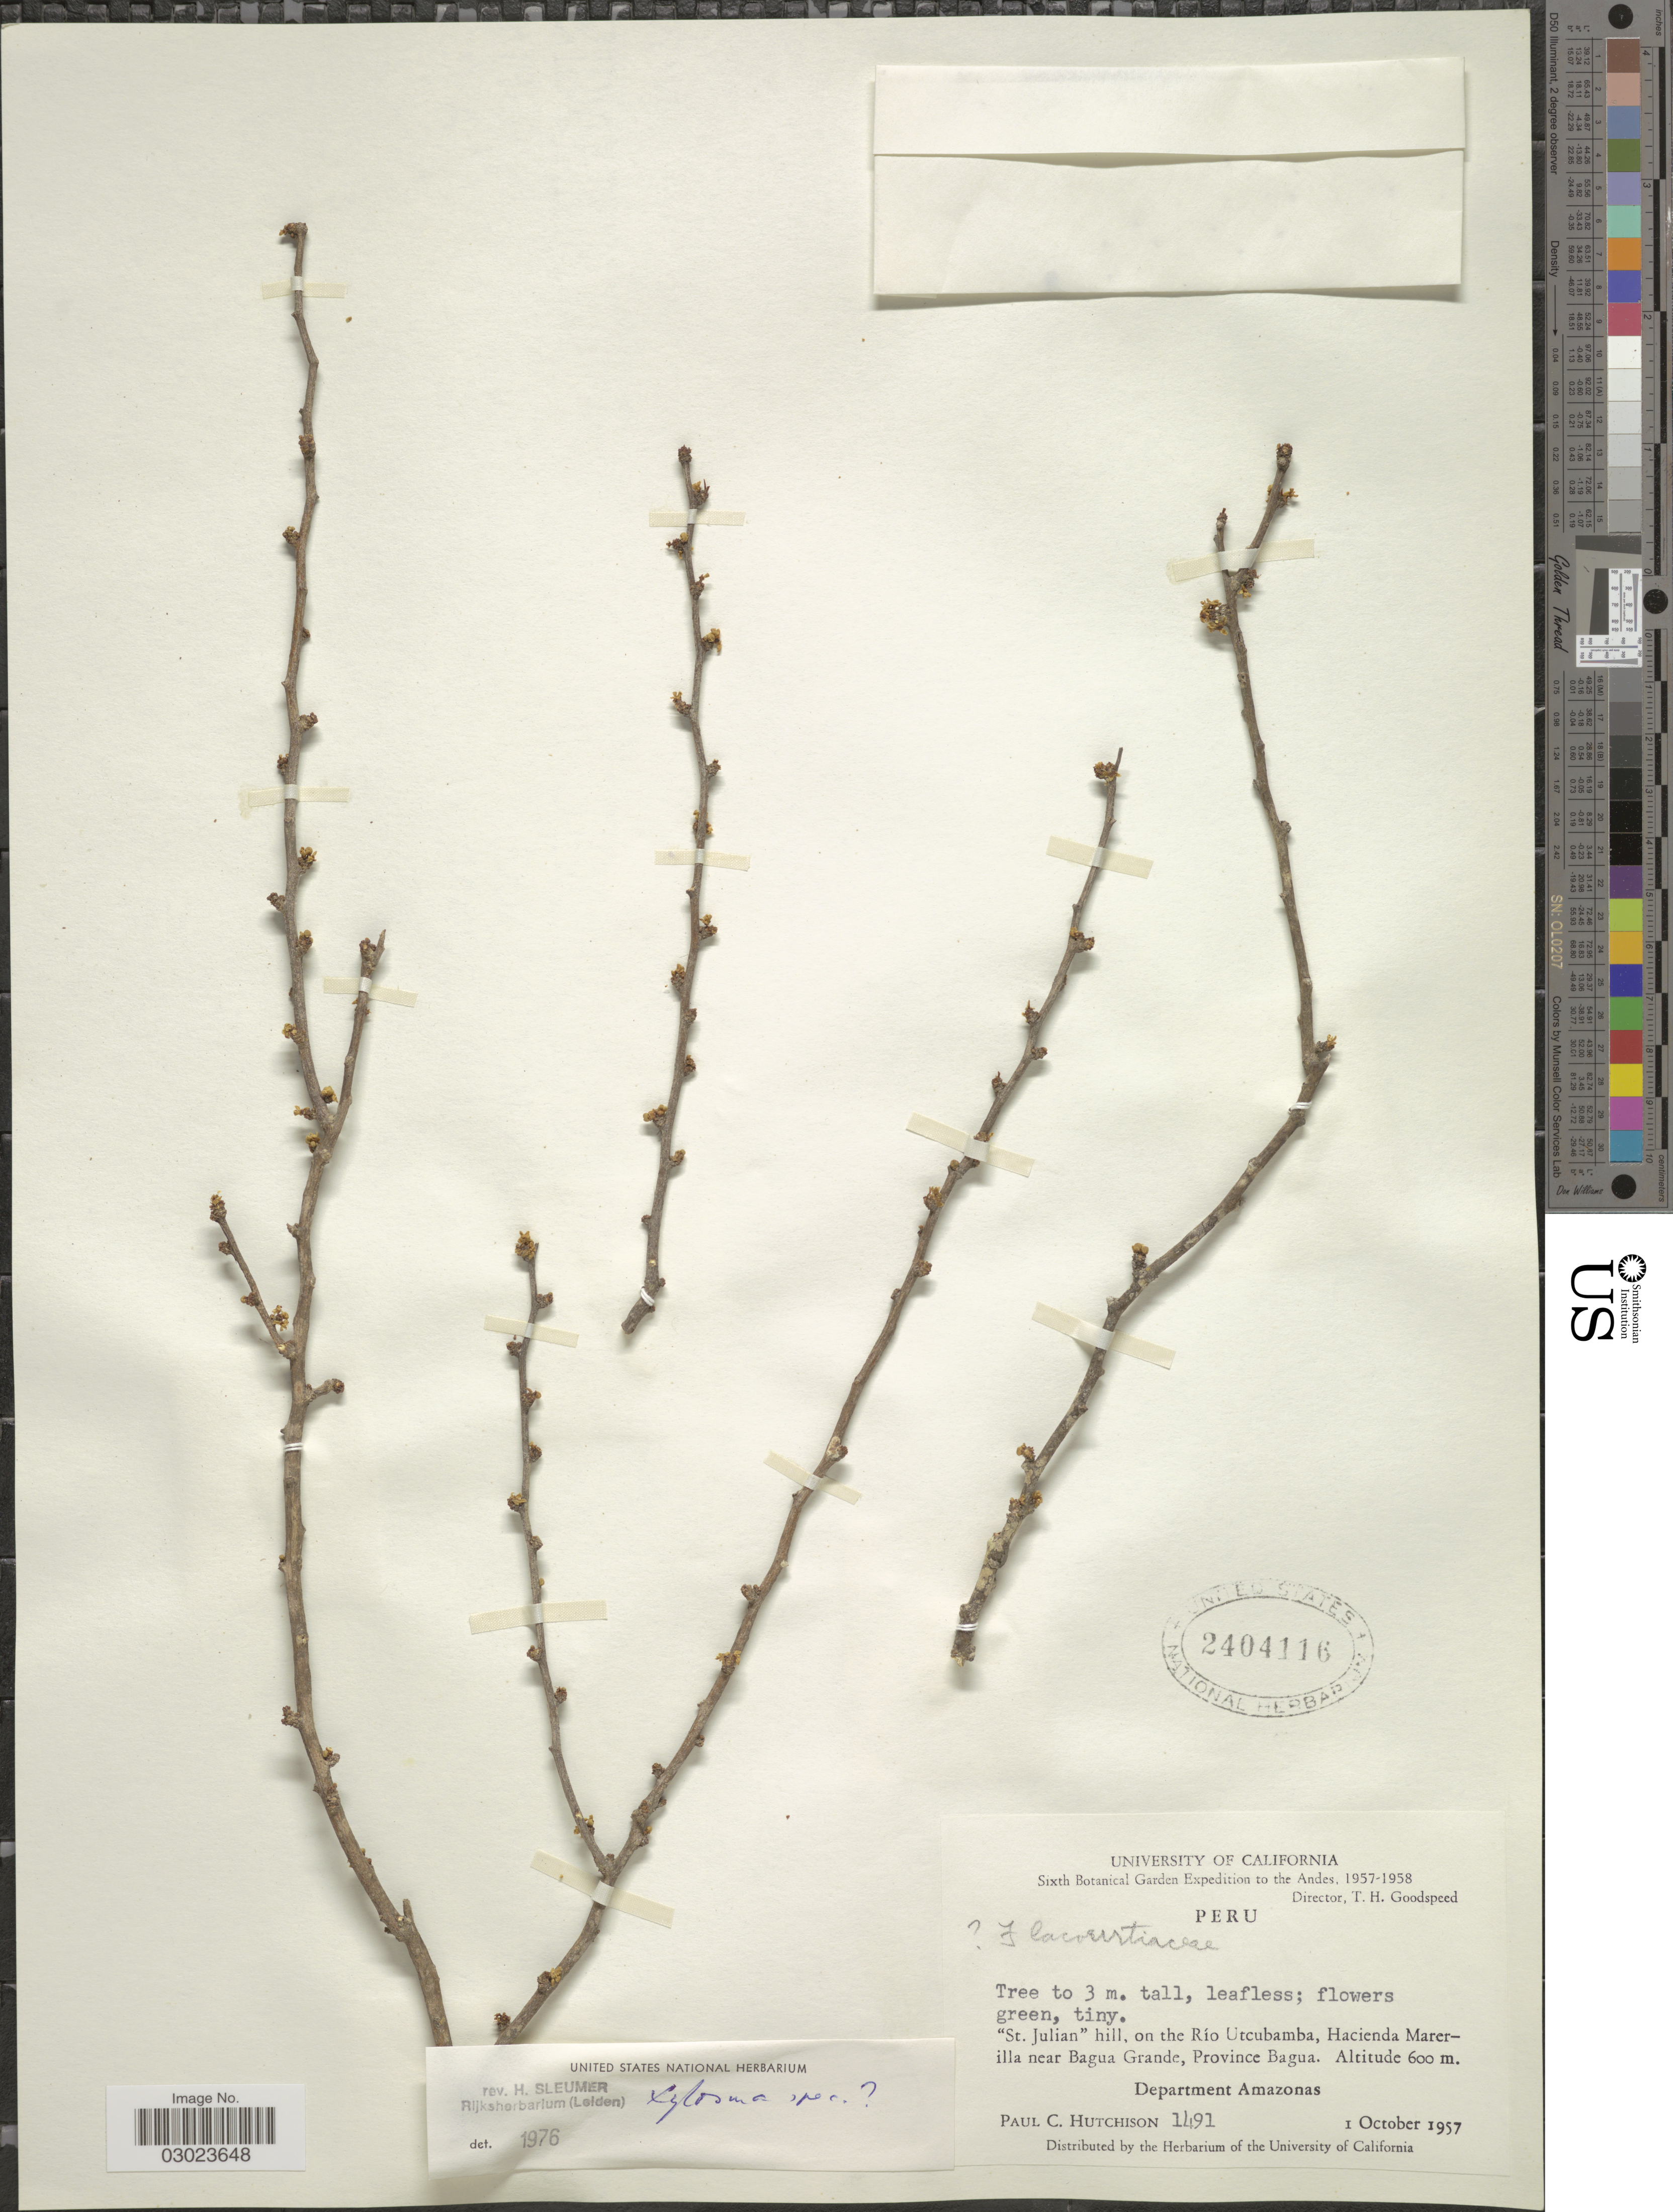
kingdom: Plantae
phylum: Tracheophyta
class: Magnoliopsida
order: Malpighiales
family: Salicaceae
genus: Xylosma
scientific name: Xylosma sp.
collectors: P. C. Hutchison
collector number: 1491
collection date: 1957-10-01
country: Peru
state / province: Amazonas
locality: The Andes, "St. Julian" hill, on the Río Utcubamba, Hacienda Marerilla near Bagua Grande, Province Bagua, Department Amazonas.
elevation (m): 600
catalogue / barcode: US 2404116